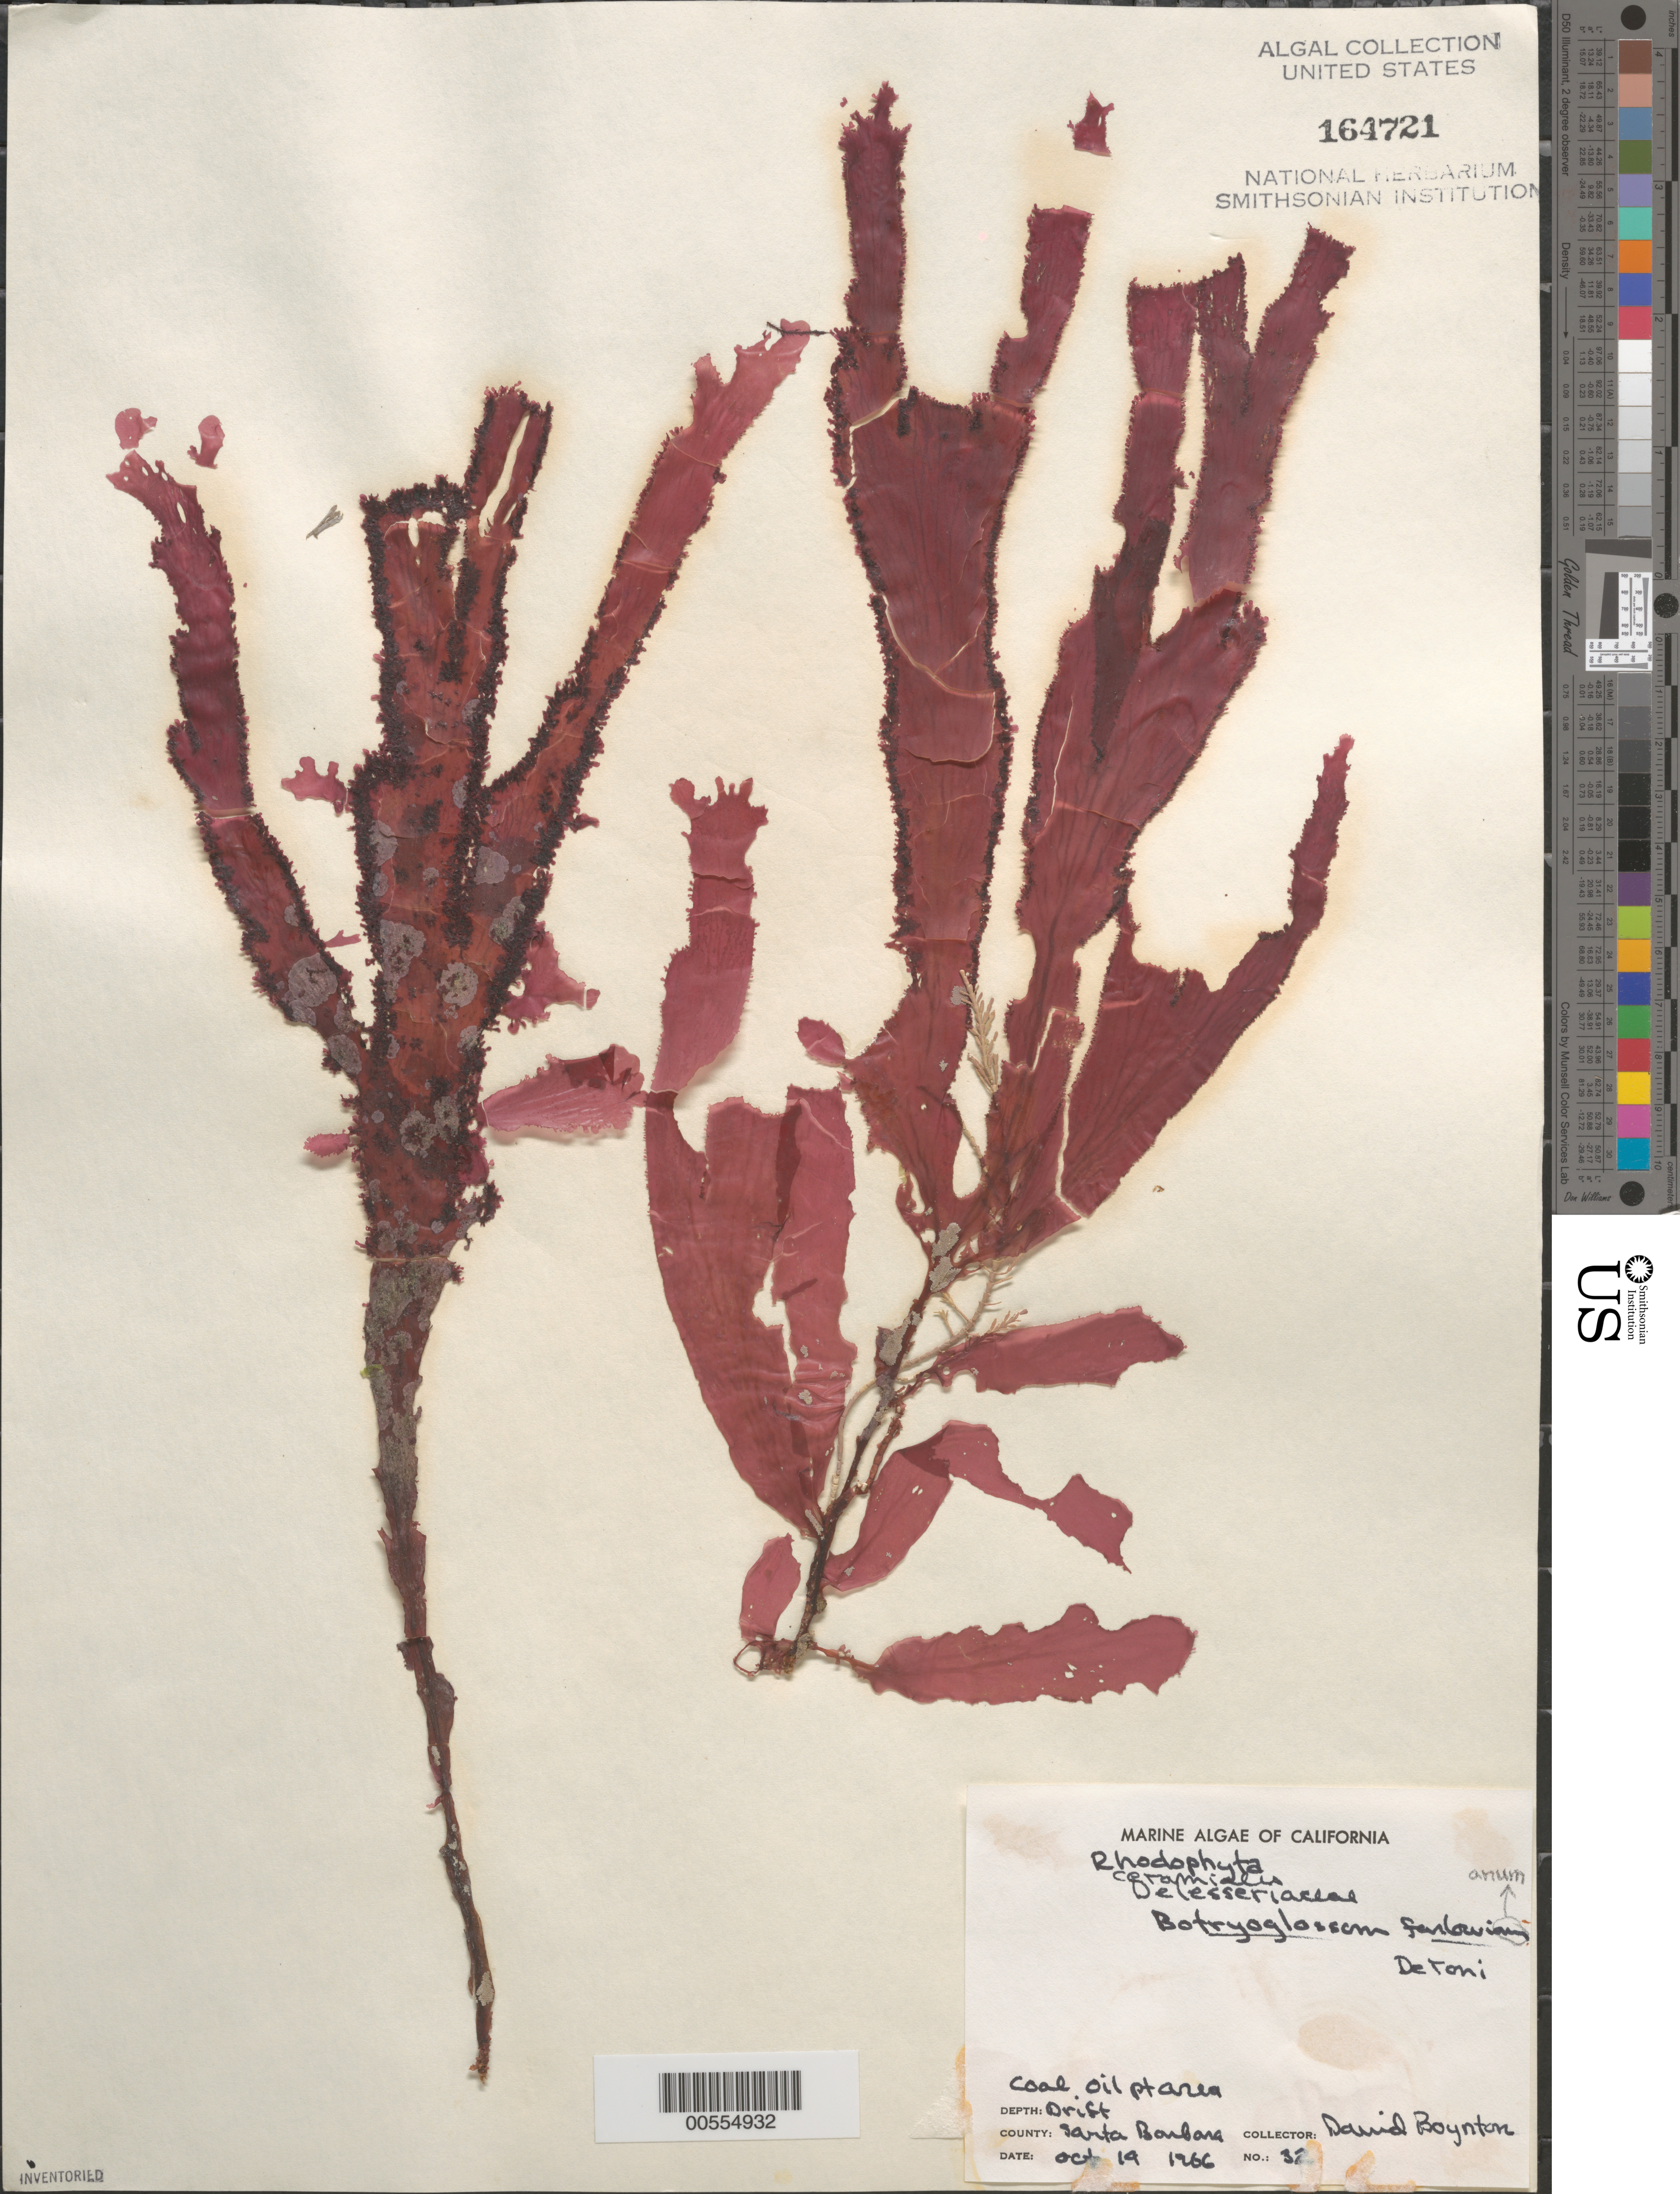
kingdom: Plantae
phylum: Rhodophyta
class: Florideophyceae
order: Ceramiales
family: Delesseriaceae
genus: Botryoglossum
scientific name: Botryoglossum farlowianum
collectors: D. Boynton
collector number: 32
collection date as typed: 14 Oct 1966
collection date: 1966-10-14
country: United States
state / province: California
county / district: Santa Barbara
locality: Coal Oil Point area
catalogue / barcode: US 164721